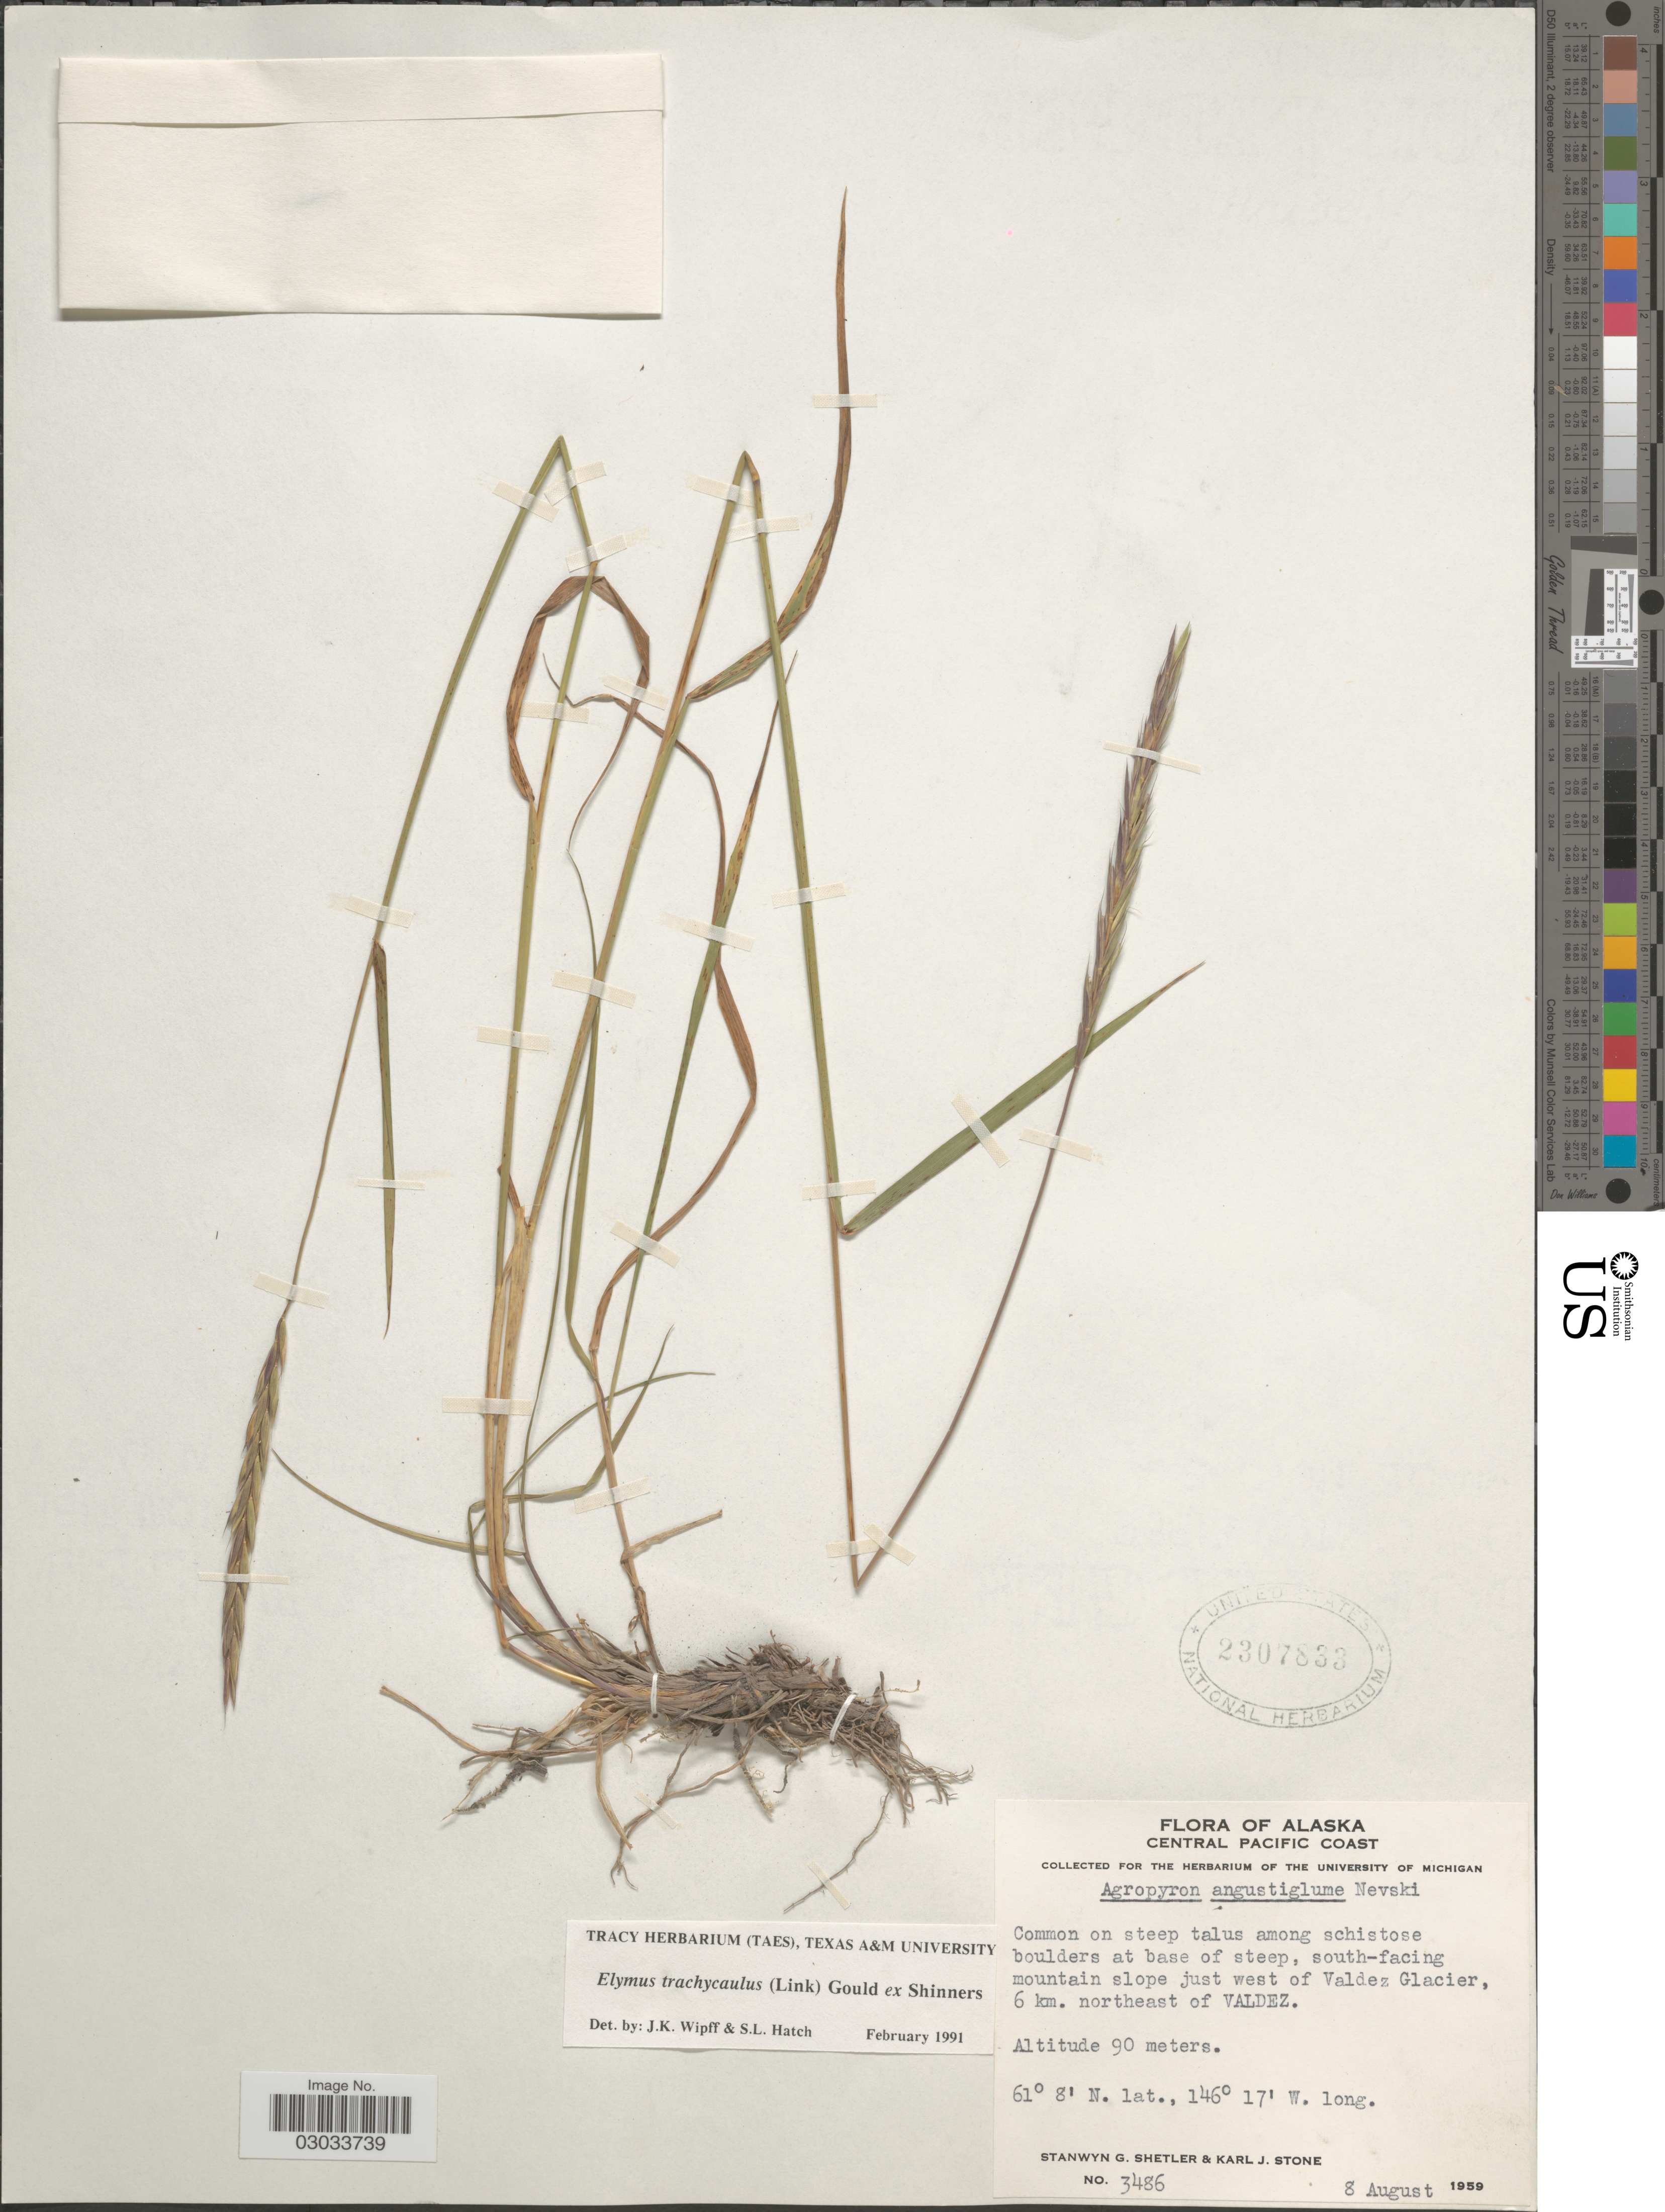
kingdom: Plantae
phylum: Tracheophyta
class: Liliopsida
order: Poales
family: Poaceae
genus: Elymus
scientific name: Elymus trachycaulus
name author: (Link) Gould ex Shinners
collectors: S. Shetler & K. J. Stone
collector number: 3486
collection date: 1959-08-08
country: United States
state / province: Alaska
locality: Central Pacific Coast. South-facing mountain slope just west of Valdez Glacier, 6 km. northeast of Valdez.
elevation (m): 90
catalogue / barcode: US 2307833